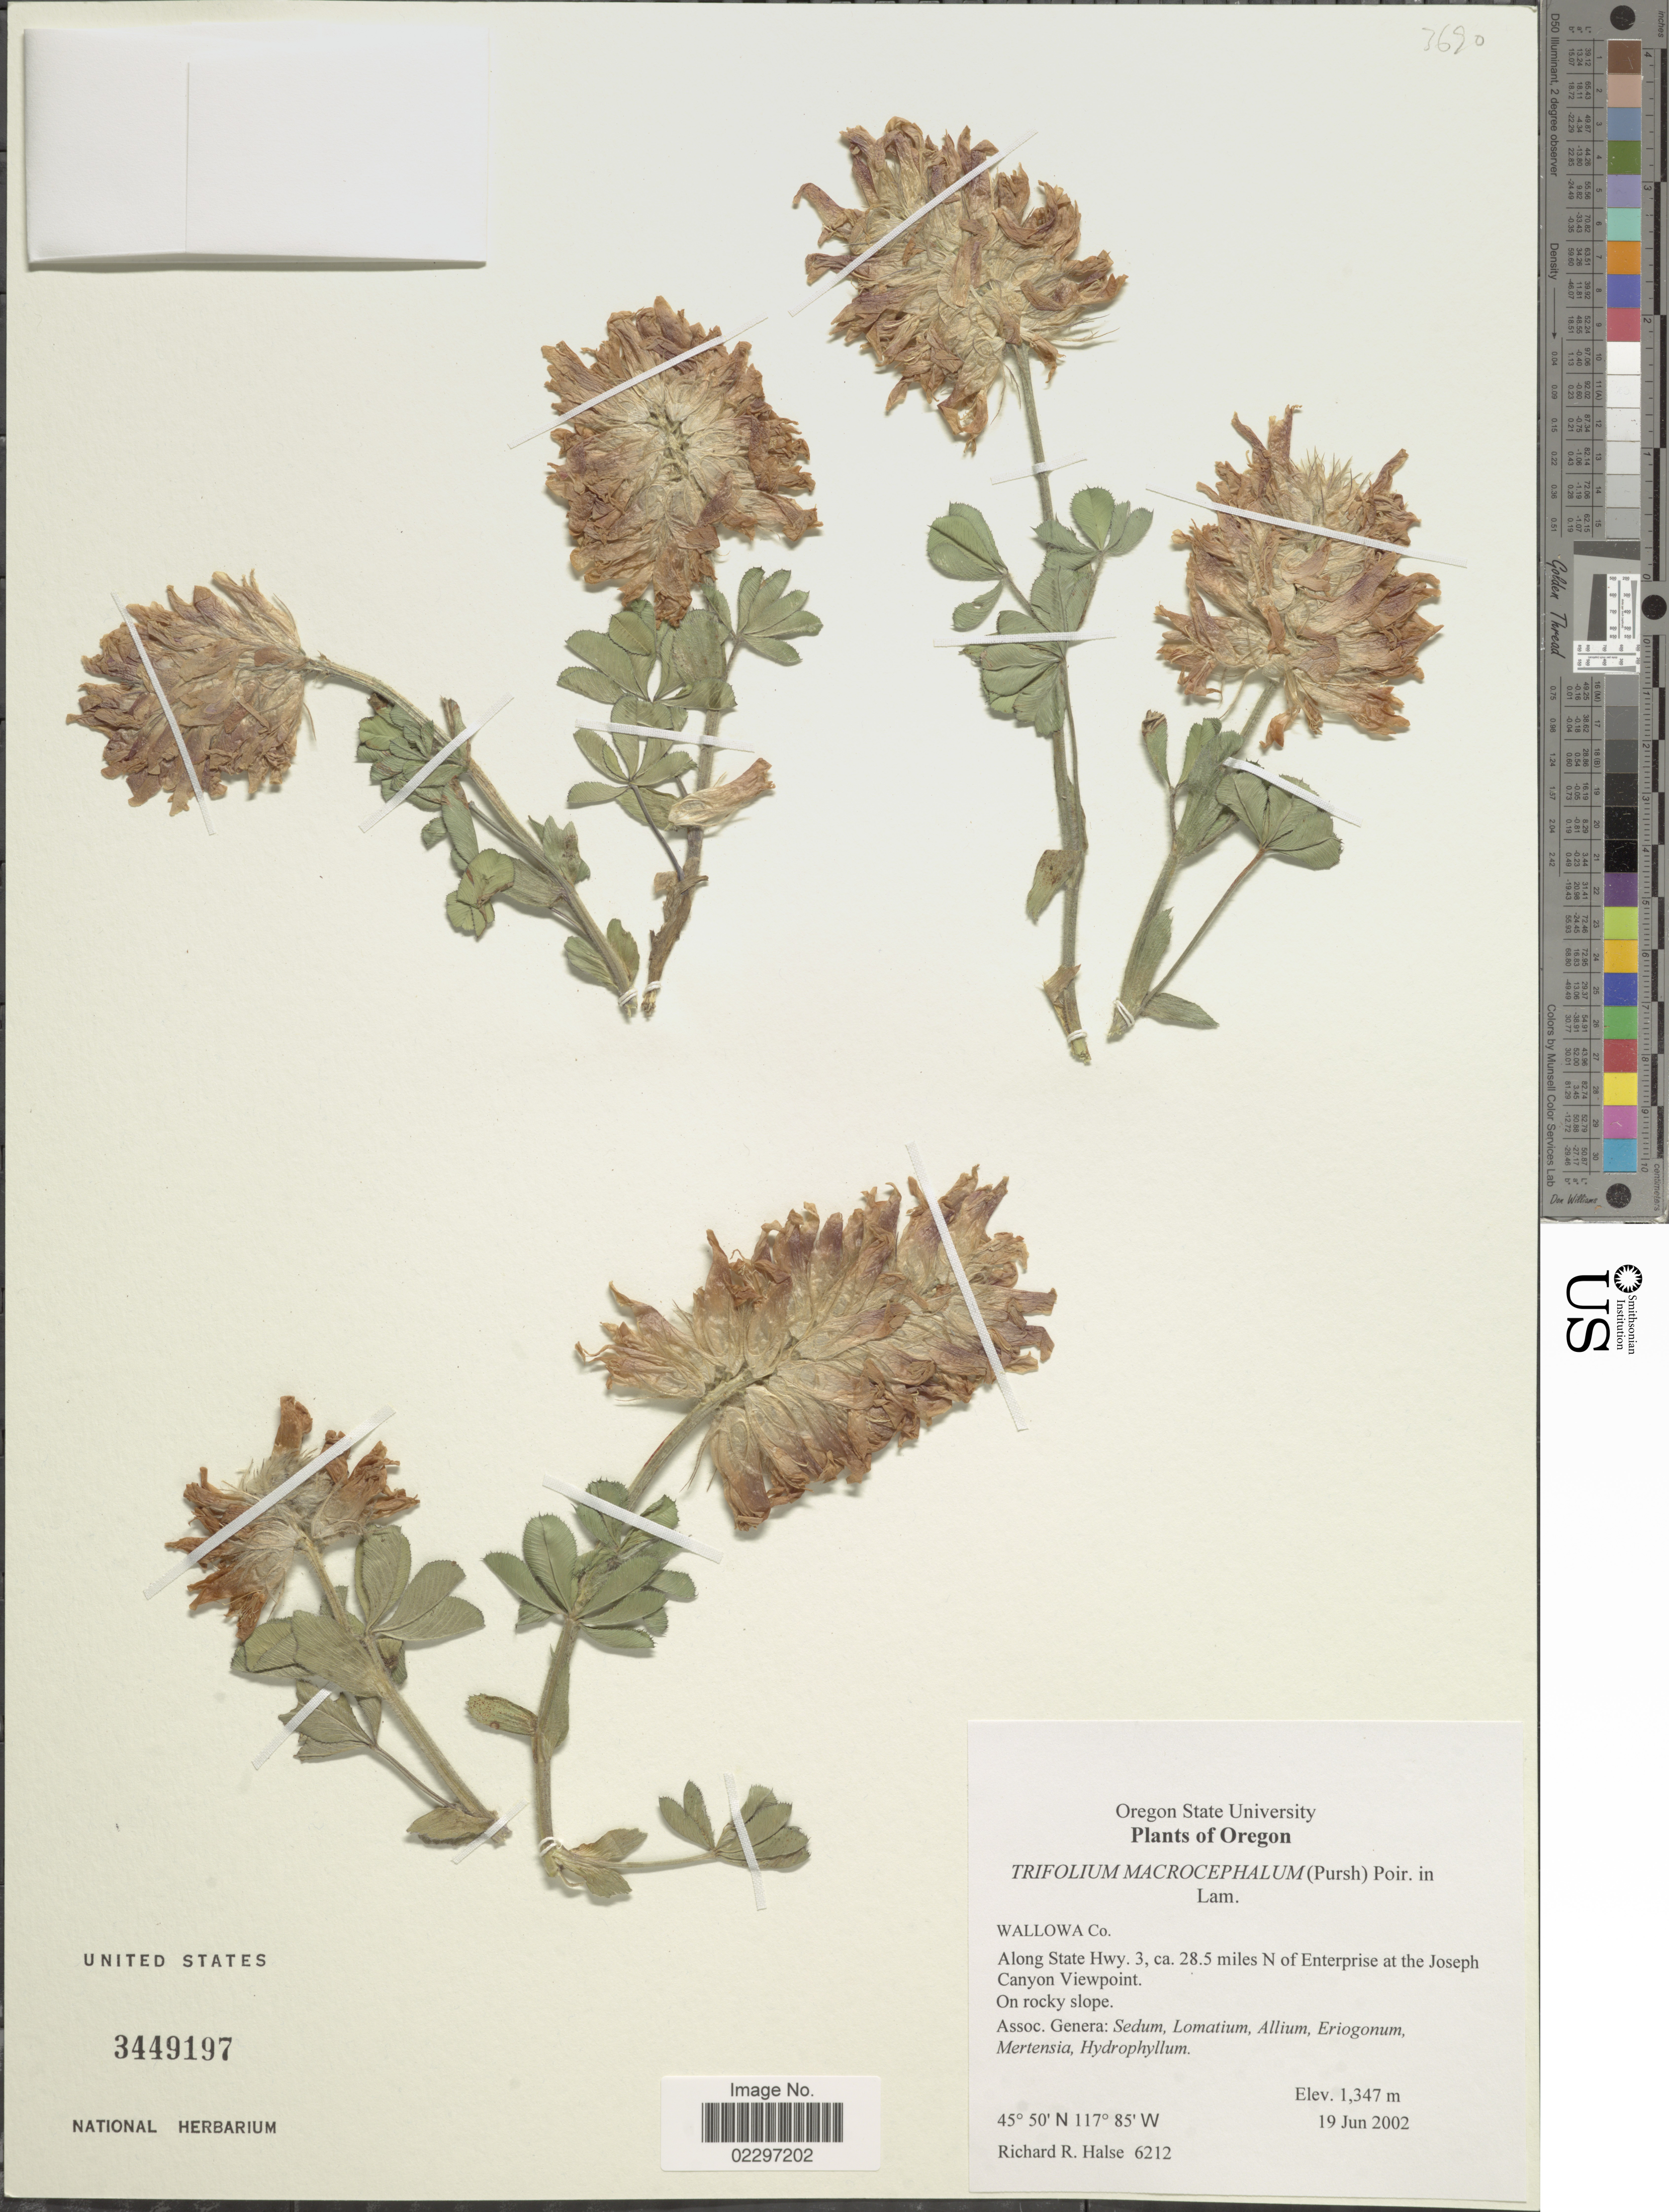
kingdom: Plantae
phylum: Tracheophyta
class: Magnoliopsida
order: Fabales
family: Fabaceae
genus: Trifolium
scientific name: Trifolium macrocephalum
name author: (Pursh) Poir.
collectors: R. Halse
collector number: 6212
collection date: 2002-06-19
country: United States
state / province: Oregon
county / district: Wallowa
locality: Wallowa Co. Along State Hwy. 3, ca. 28.5 miles N of Enterprise at the Joseph Canyon Viewpoint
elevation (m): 1347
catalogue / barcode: US 3449197